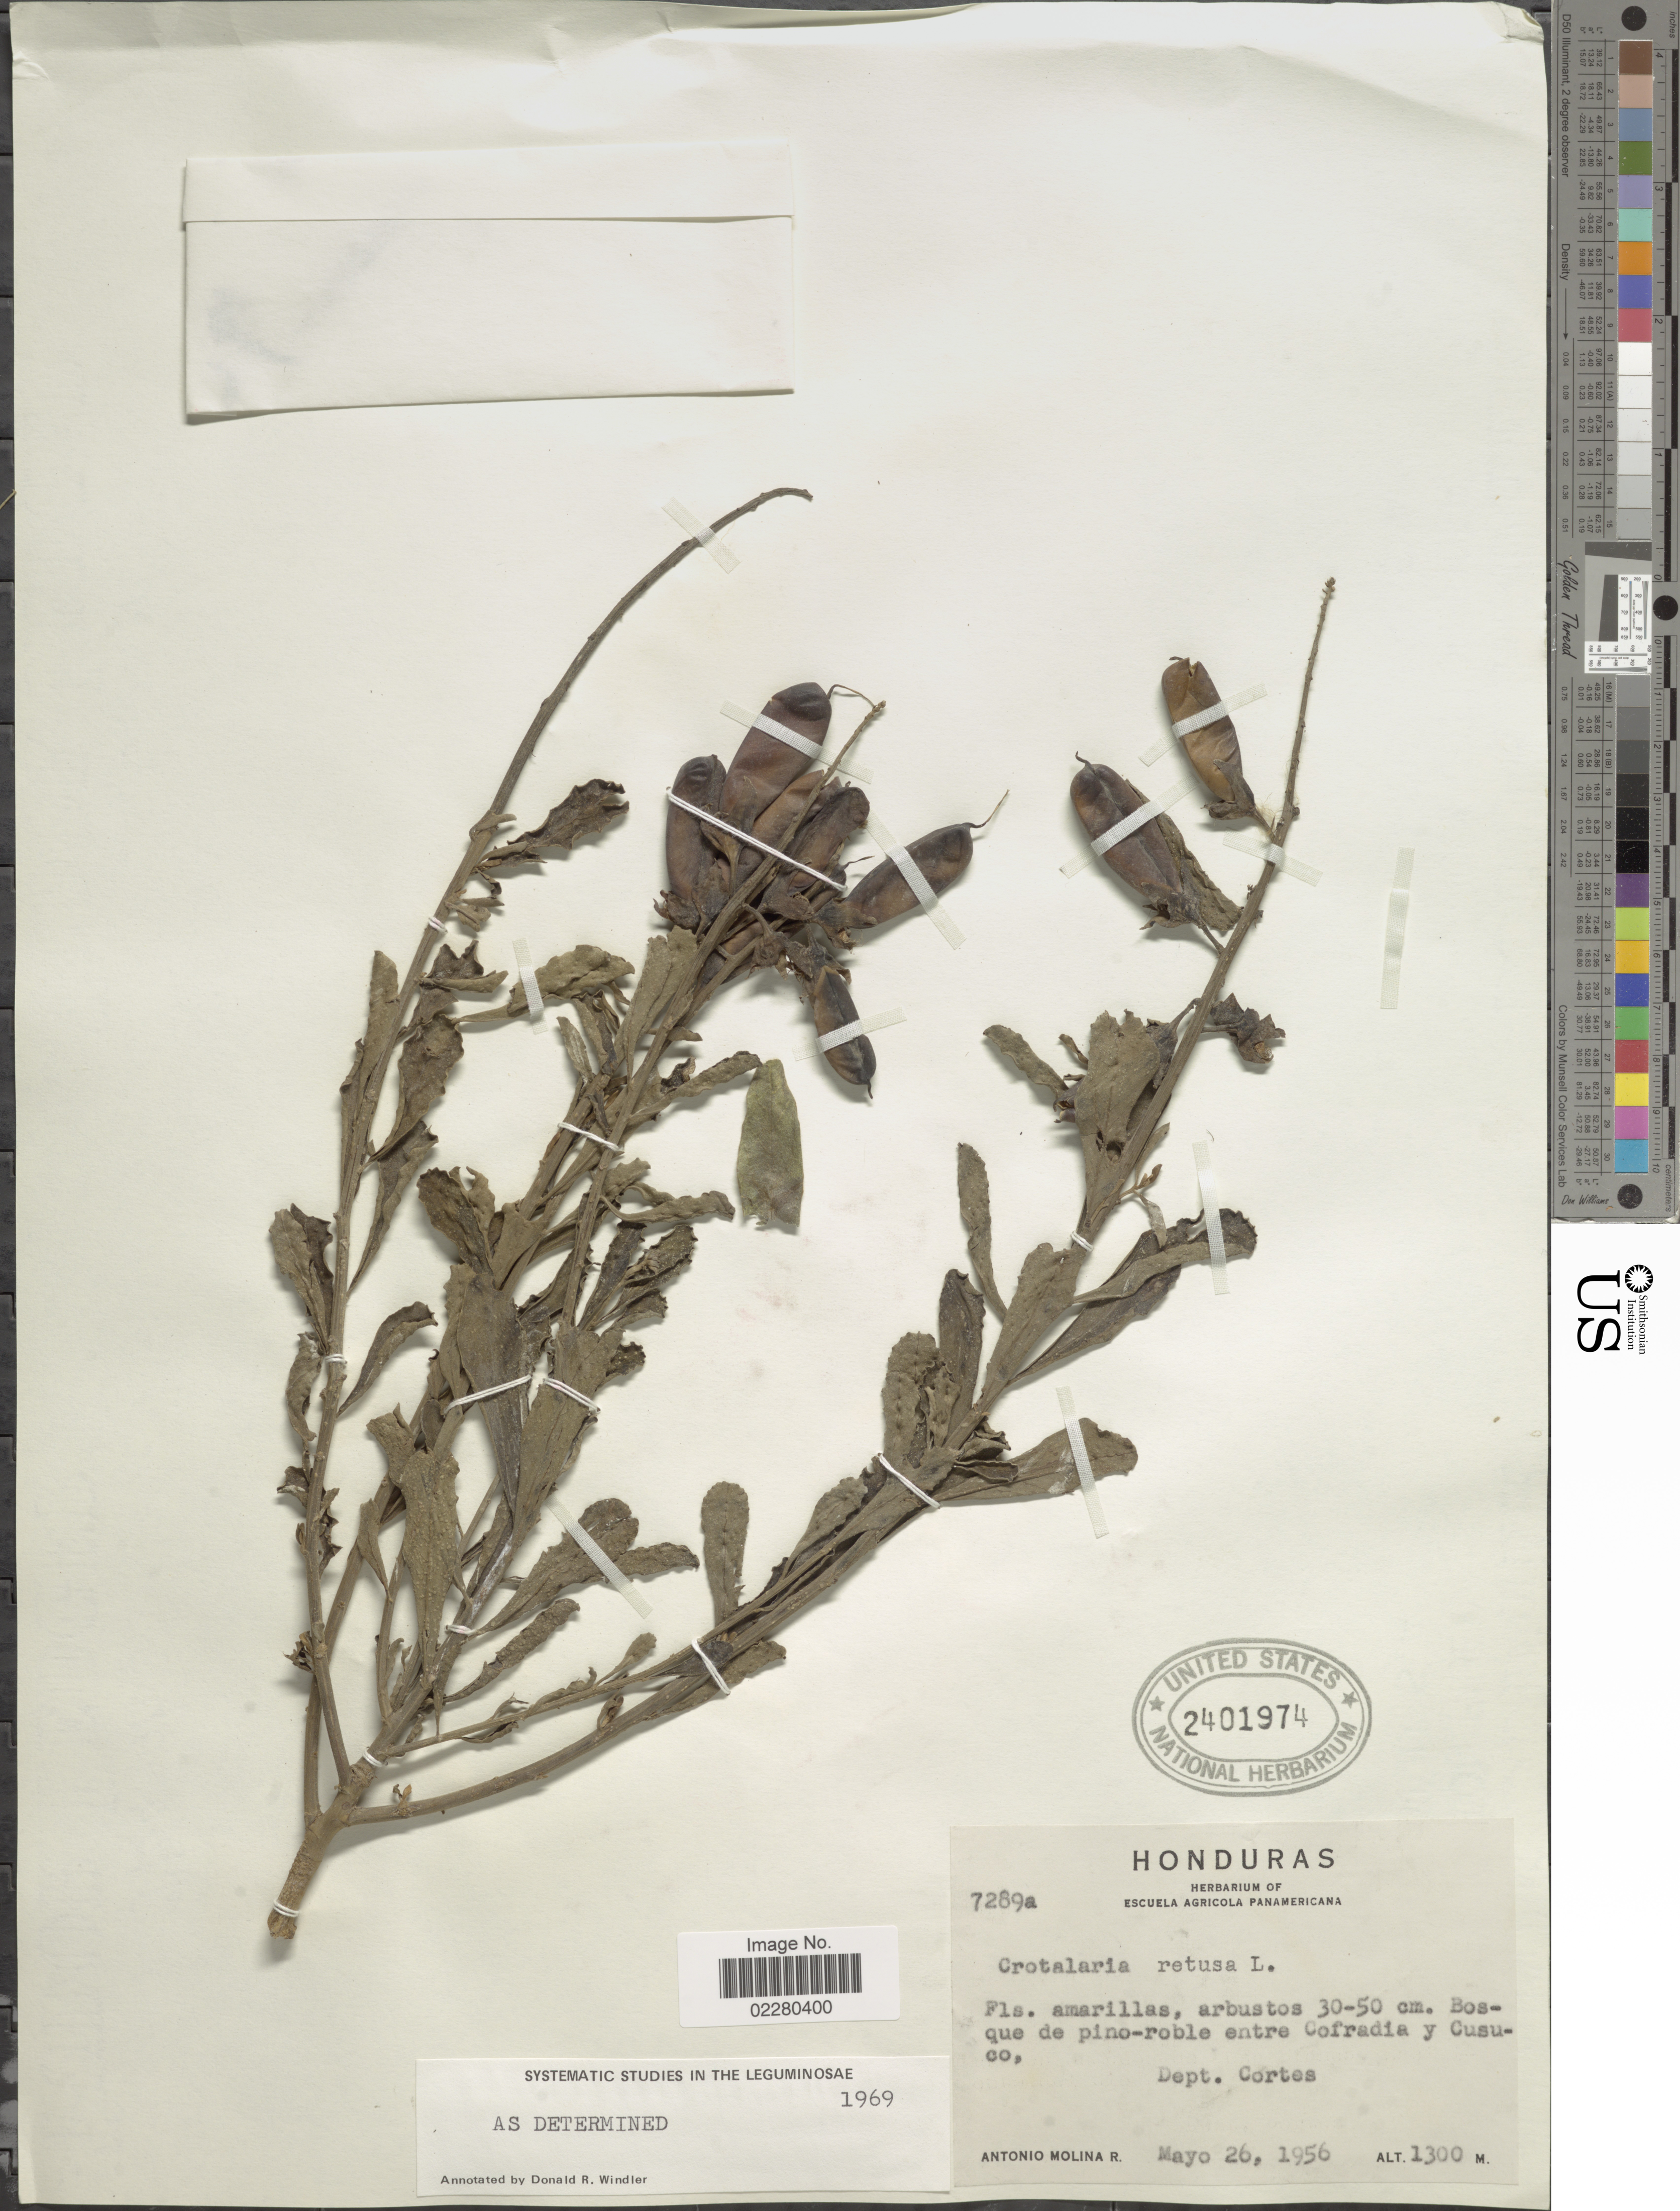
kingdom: Plantae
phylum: Tracheophyta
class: Magnoliopsida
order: Fabales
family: Fabaceae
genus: Crotalaria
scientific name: Crotalaria retusa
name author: L.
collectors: A. Molina R.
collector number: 7289a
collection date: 1956-05-26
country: Honduras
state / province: Cortés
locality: Bosque de pino-roble entre Cofradia y Cusuco, Dept. Cortes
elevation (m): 1300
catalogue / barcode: US 2401974